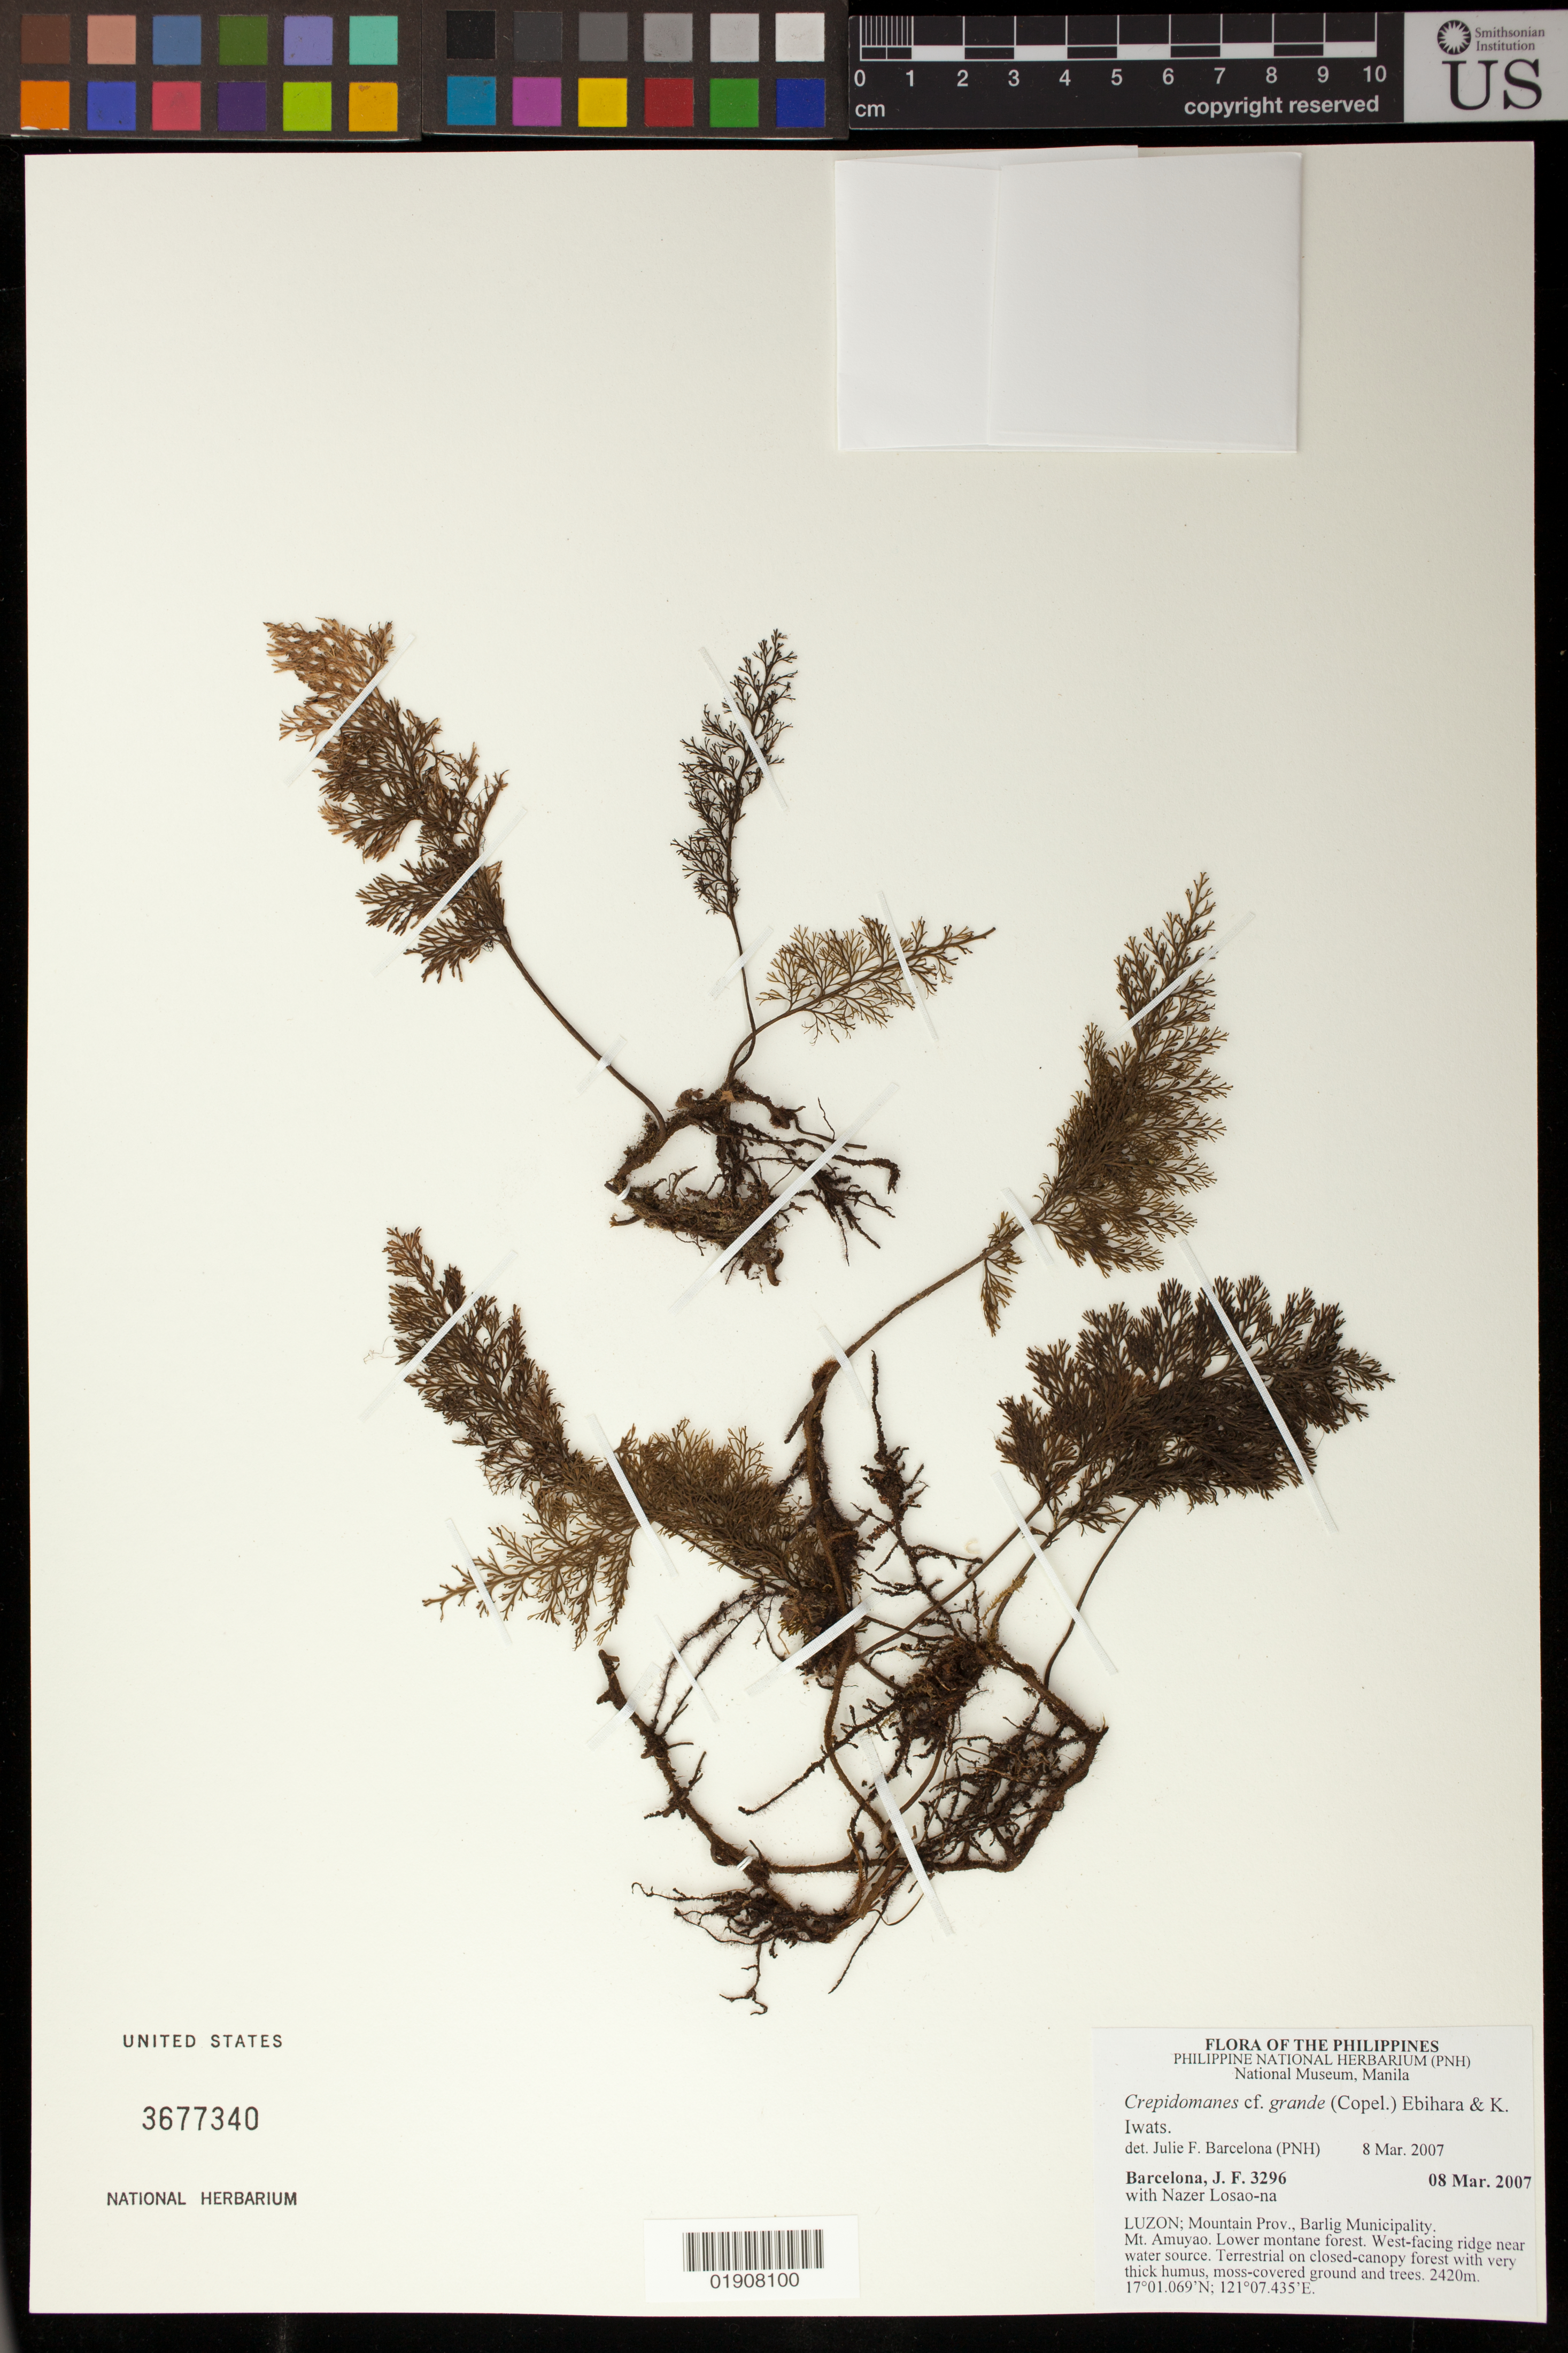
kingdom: Plantae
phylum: Tracheophyta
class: Polypodiopsida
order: Hymenophyllales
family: Hymenophyllaceae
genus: Crepidomanes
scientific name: Crepidomanes grande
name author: (Copel.) Ebihara & K. Iwats.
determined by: Barcelona, J. F.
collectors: J. F. Barcelona & N. Losao-na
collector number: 3296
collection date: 2007-03-08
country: Philippines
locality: Luzon; Mountain Prov., Barlig Municipality, Mt. Amuyao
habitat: Lower montane forest. West-facing ridge near water source. Terrestrial on closed-canopy forest with very thick humus, moss-covered ground and trees.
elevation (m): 2420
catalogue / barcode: US 3677340